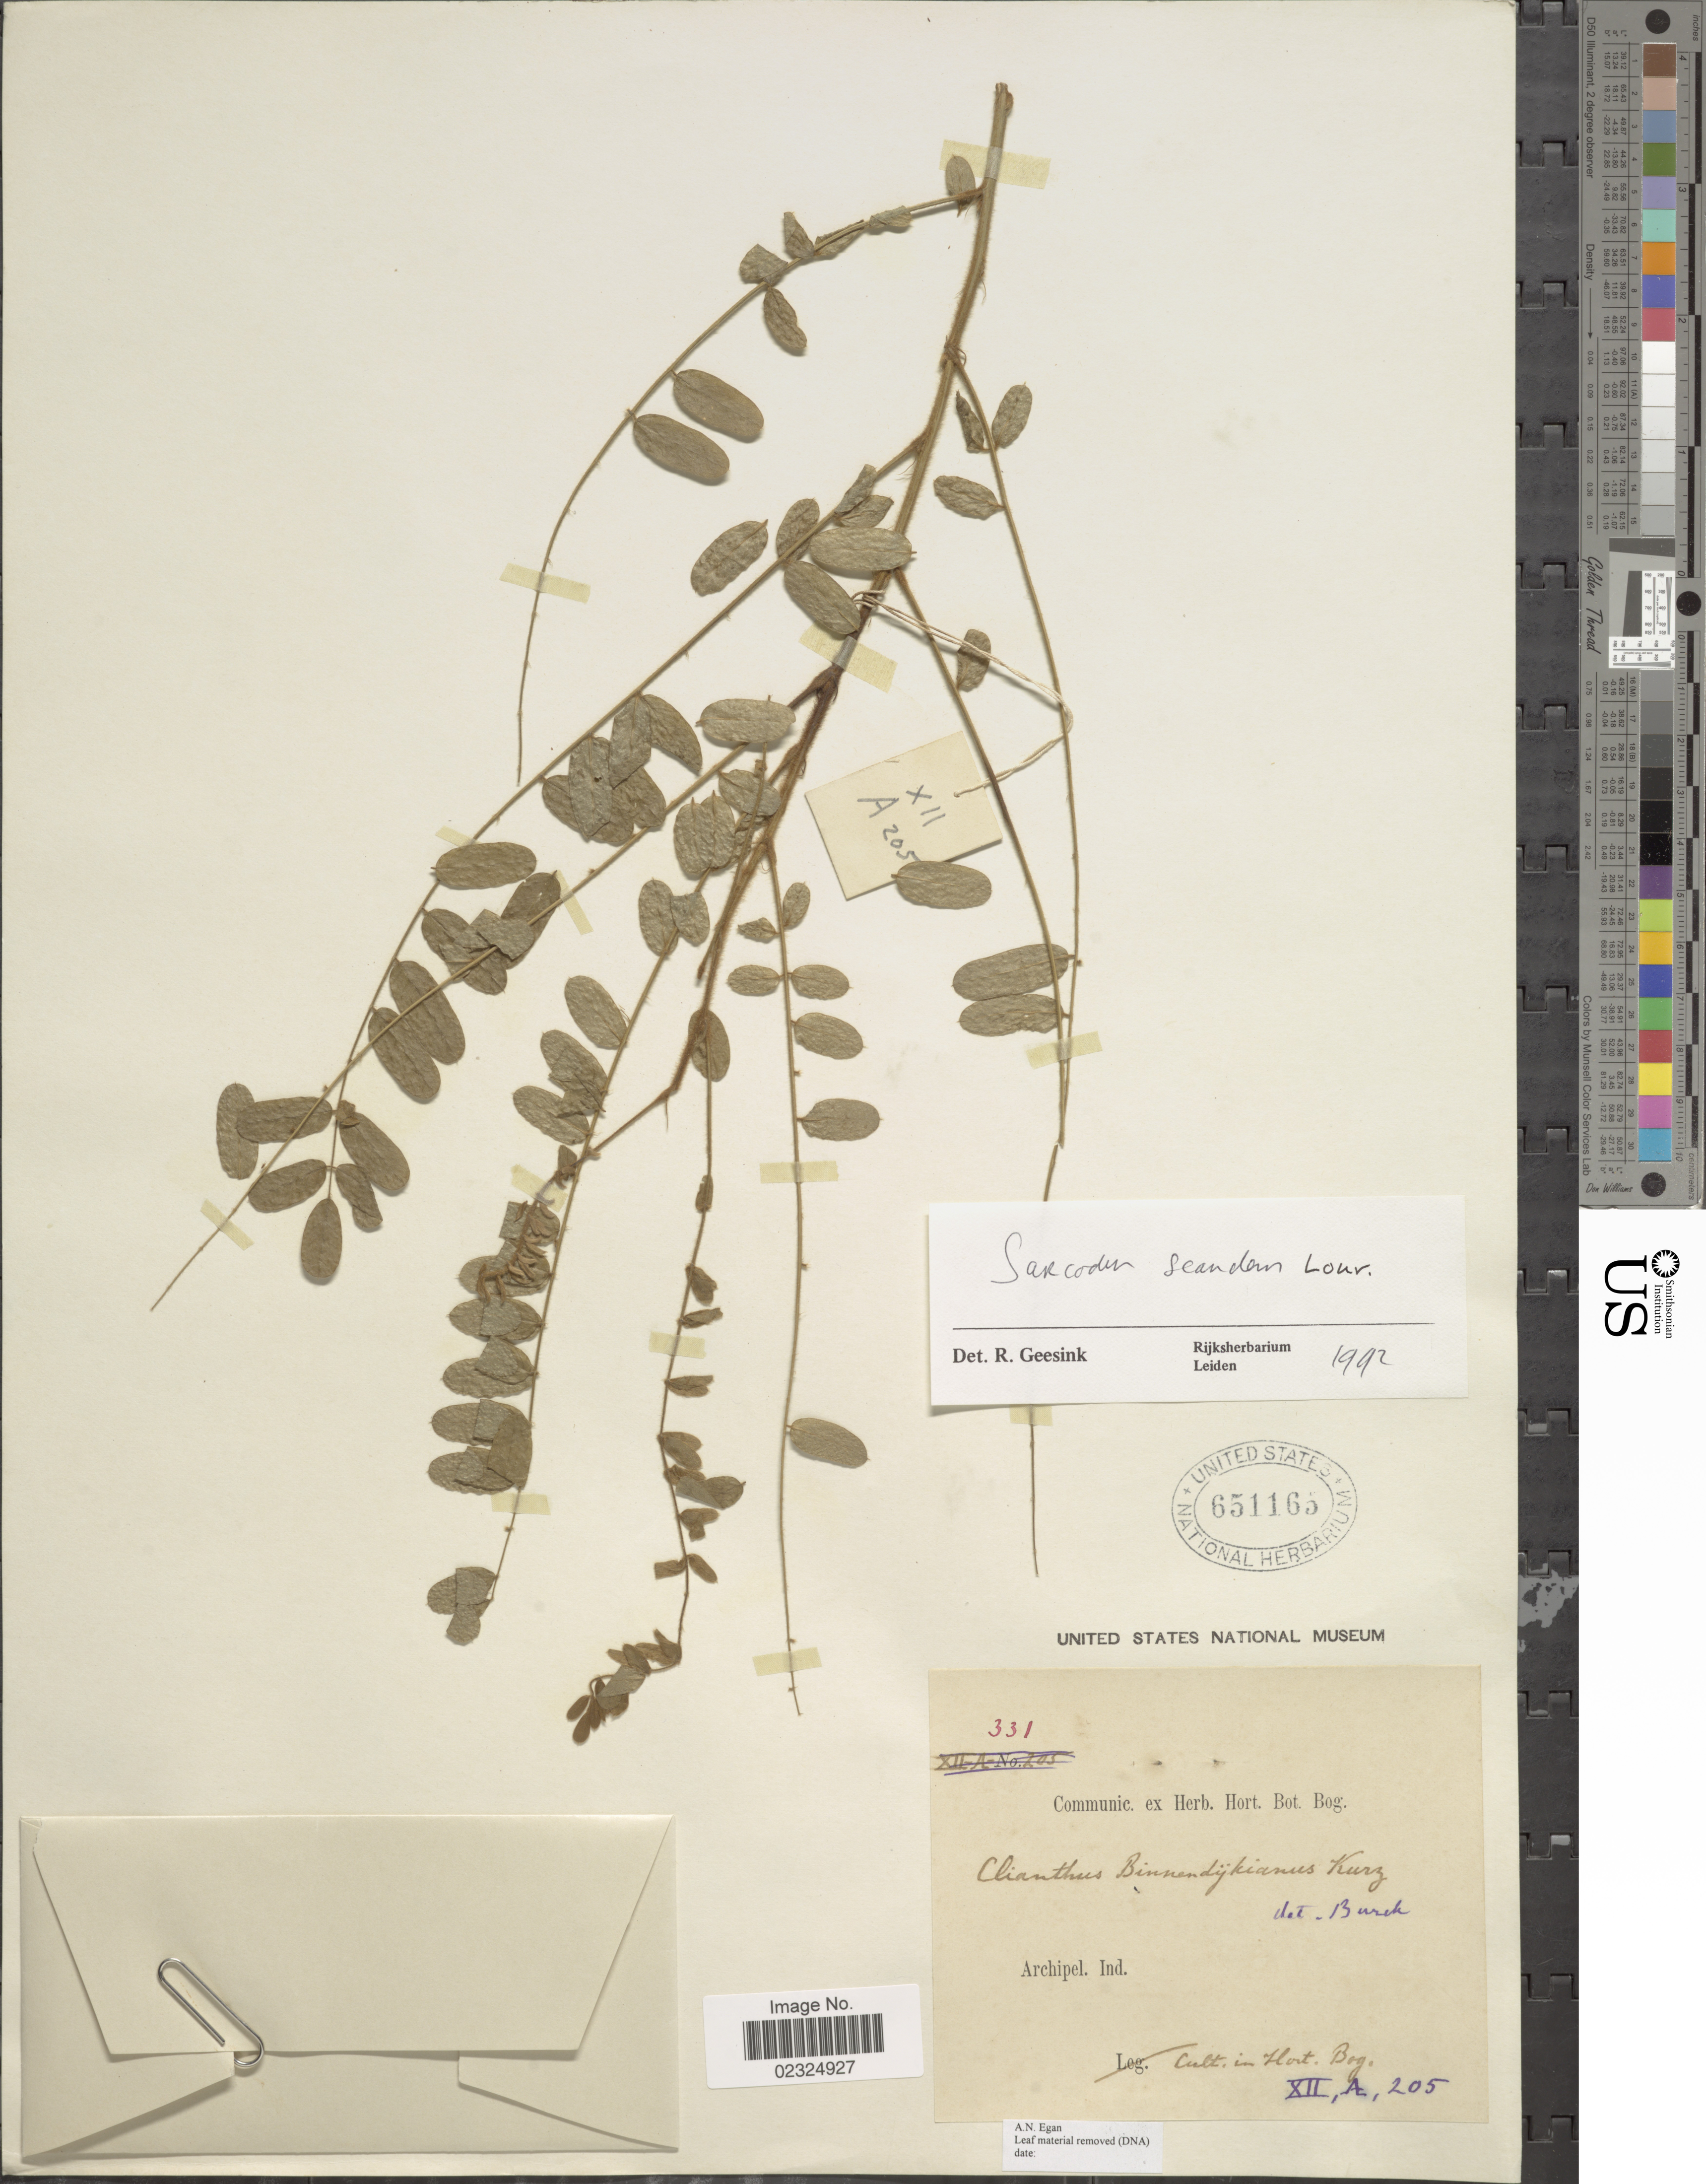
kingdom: Plantae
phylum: Tracheophyta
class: Magnoliopsida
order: Fabales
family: Fabaceae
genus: Sarcodum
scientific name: Sarcodum scandens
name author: Lour.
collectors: ex herb. Hort. Bot. Bog.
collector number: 331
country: Indonesia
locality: Archipel. Ind. Cult. in Hort. Bog.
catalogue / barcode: US 651165